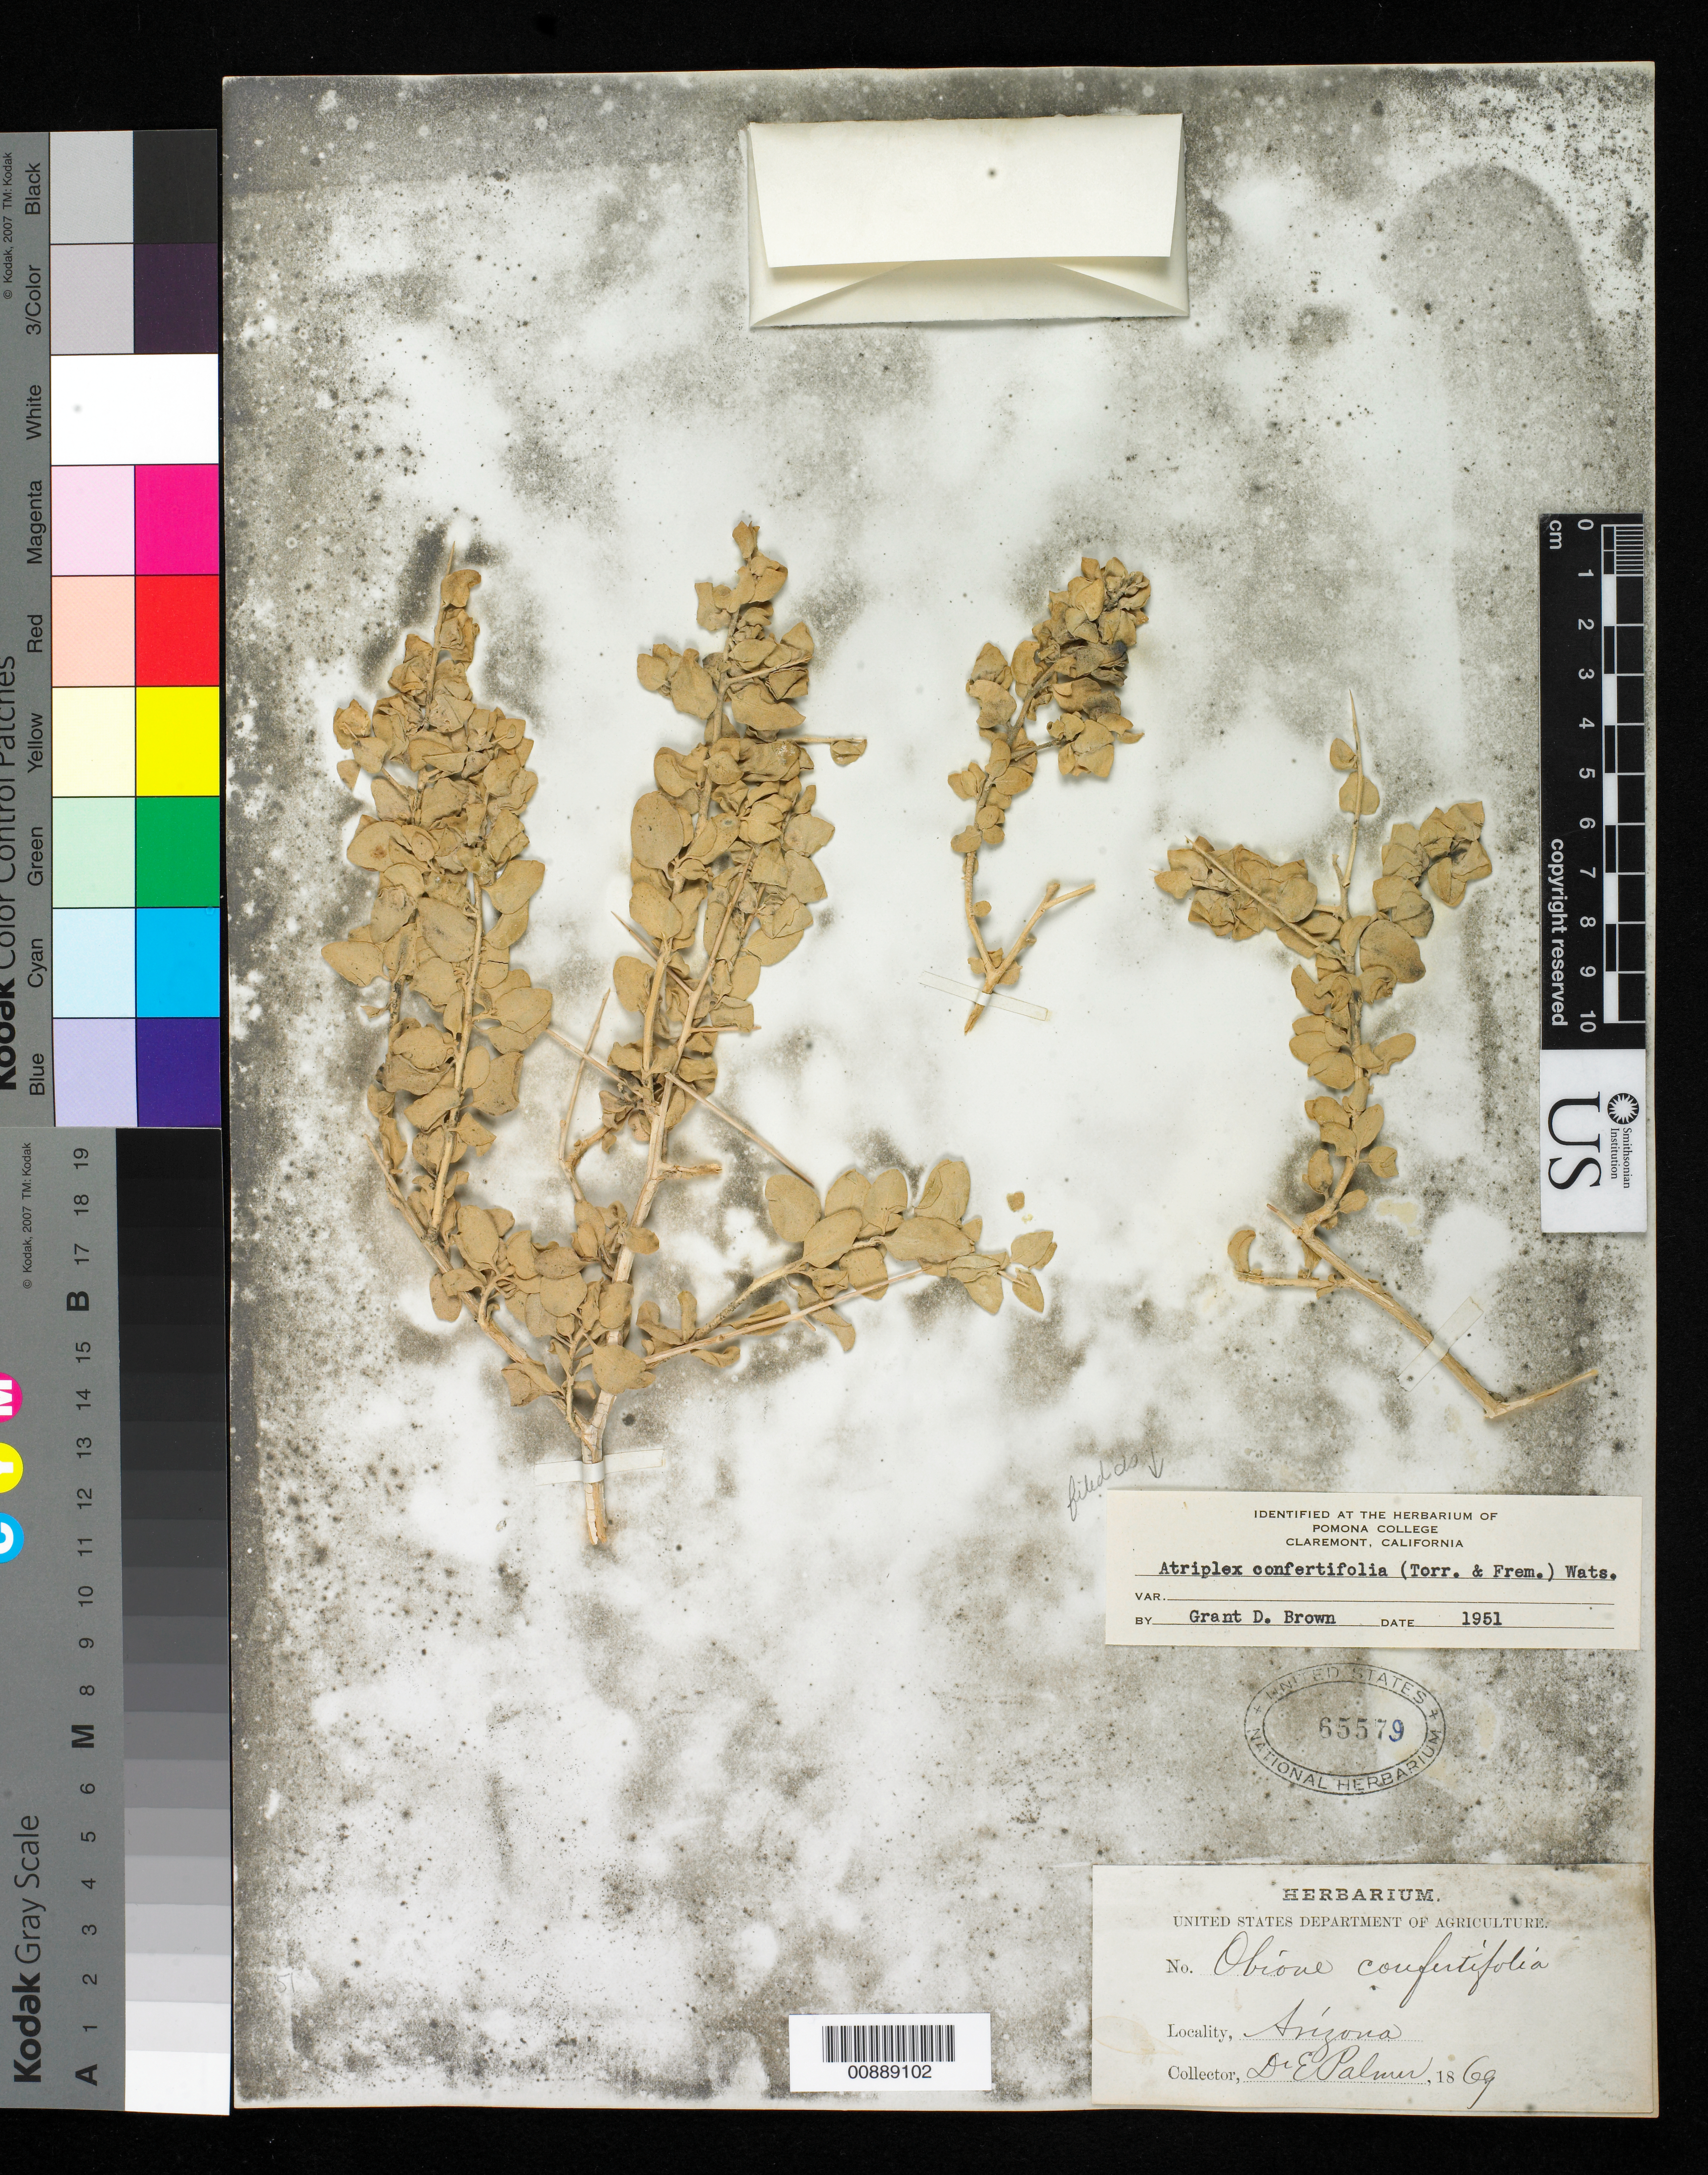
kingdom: Plantae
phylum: Tracheophyta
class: Magnoliopsida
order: Caryophyllales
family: Amaranthaceae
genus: Atriplex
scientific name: Atriplex confertifolia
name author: (Torr. & Frém.) S. Watson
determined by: Brown, G. D.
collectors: E. Palmer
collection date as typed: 1869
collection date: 1869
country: United States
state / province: Arizona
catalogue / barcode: US 65579